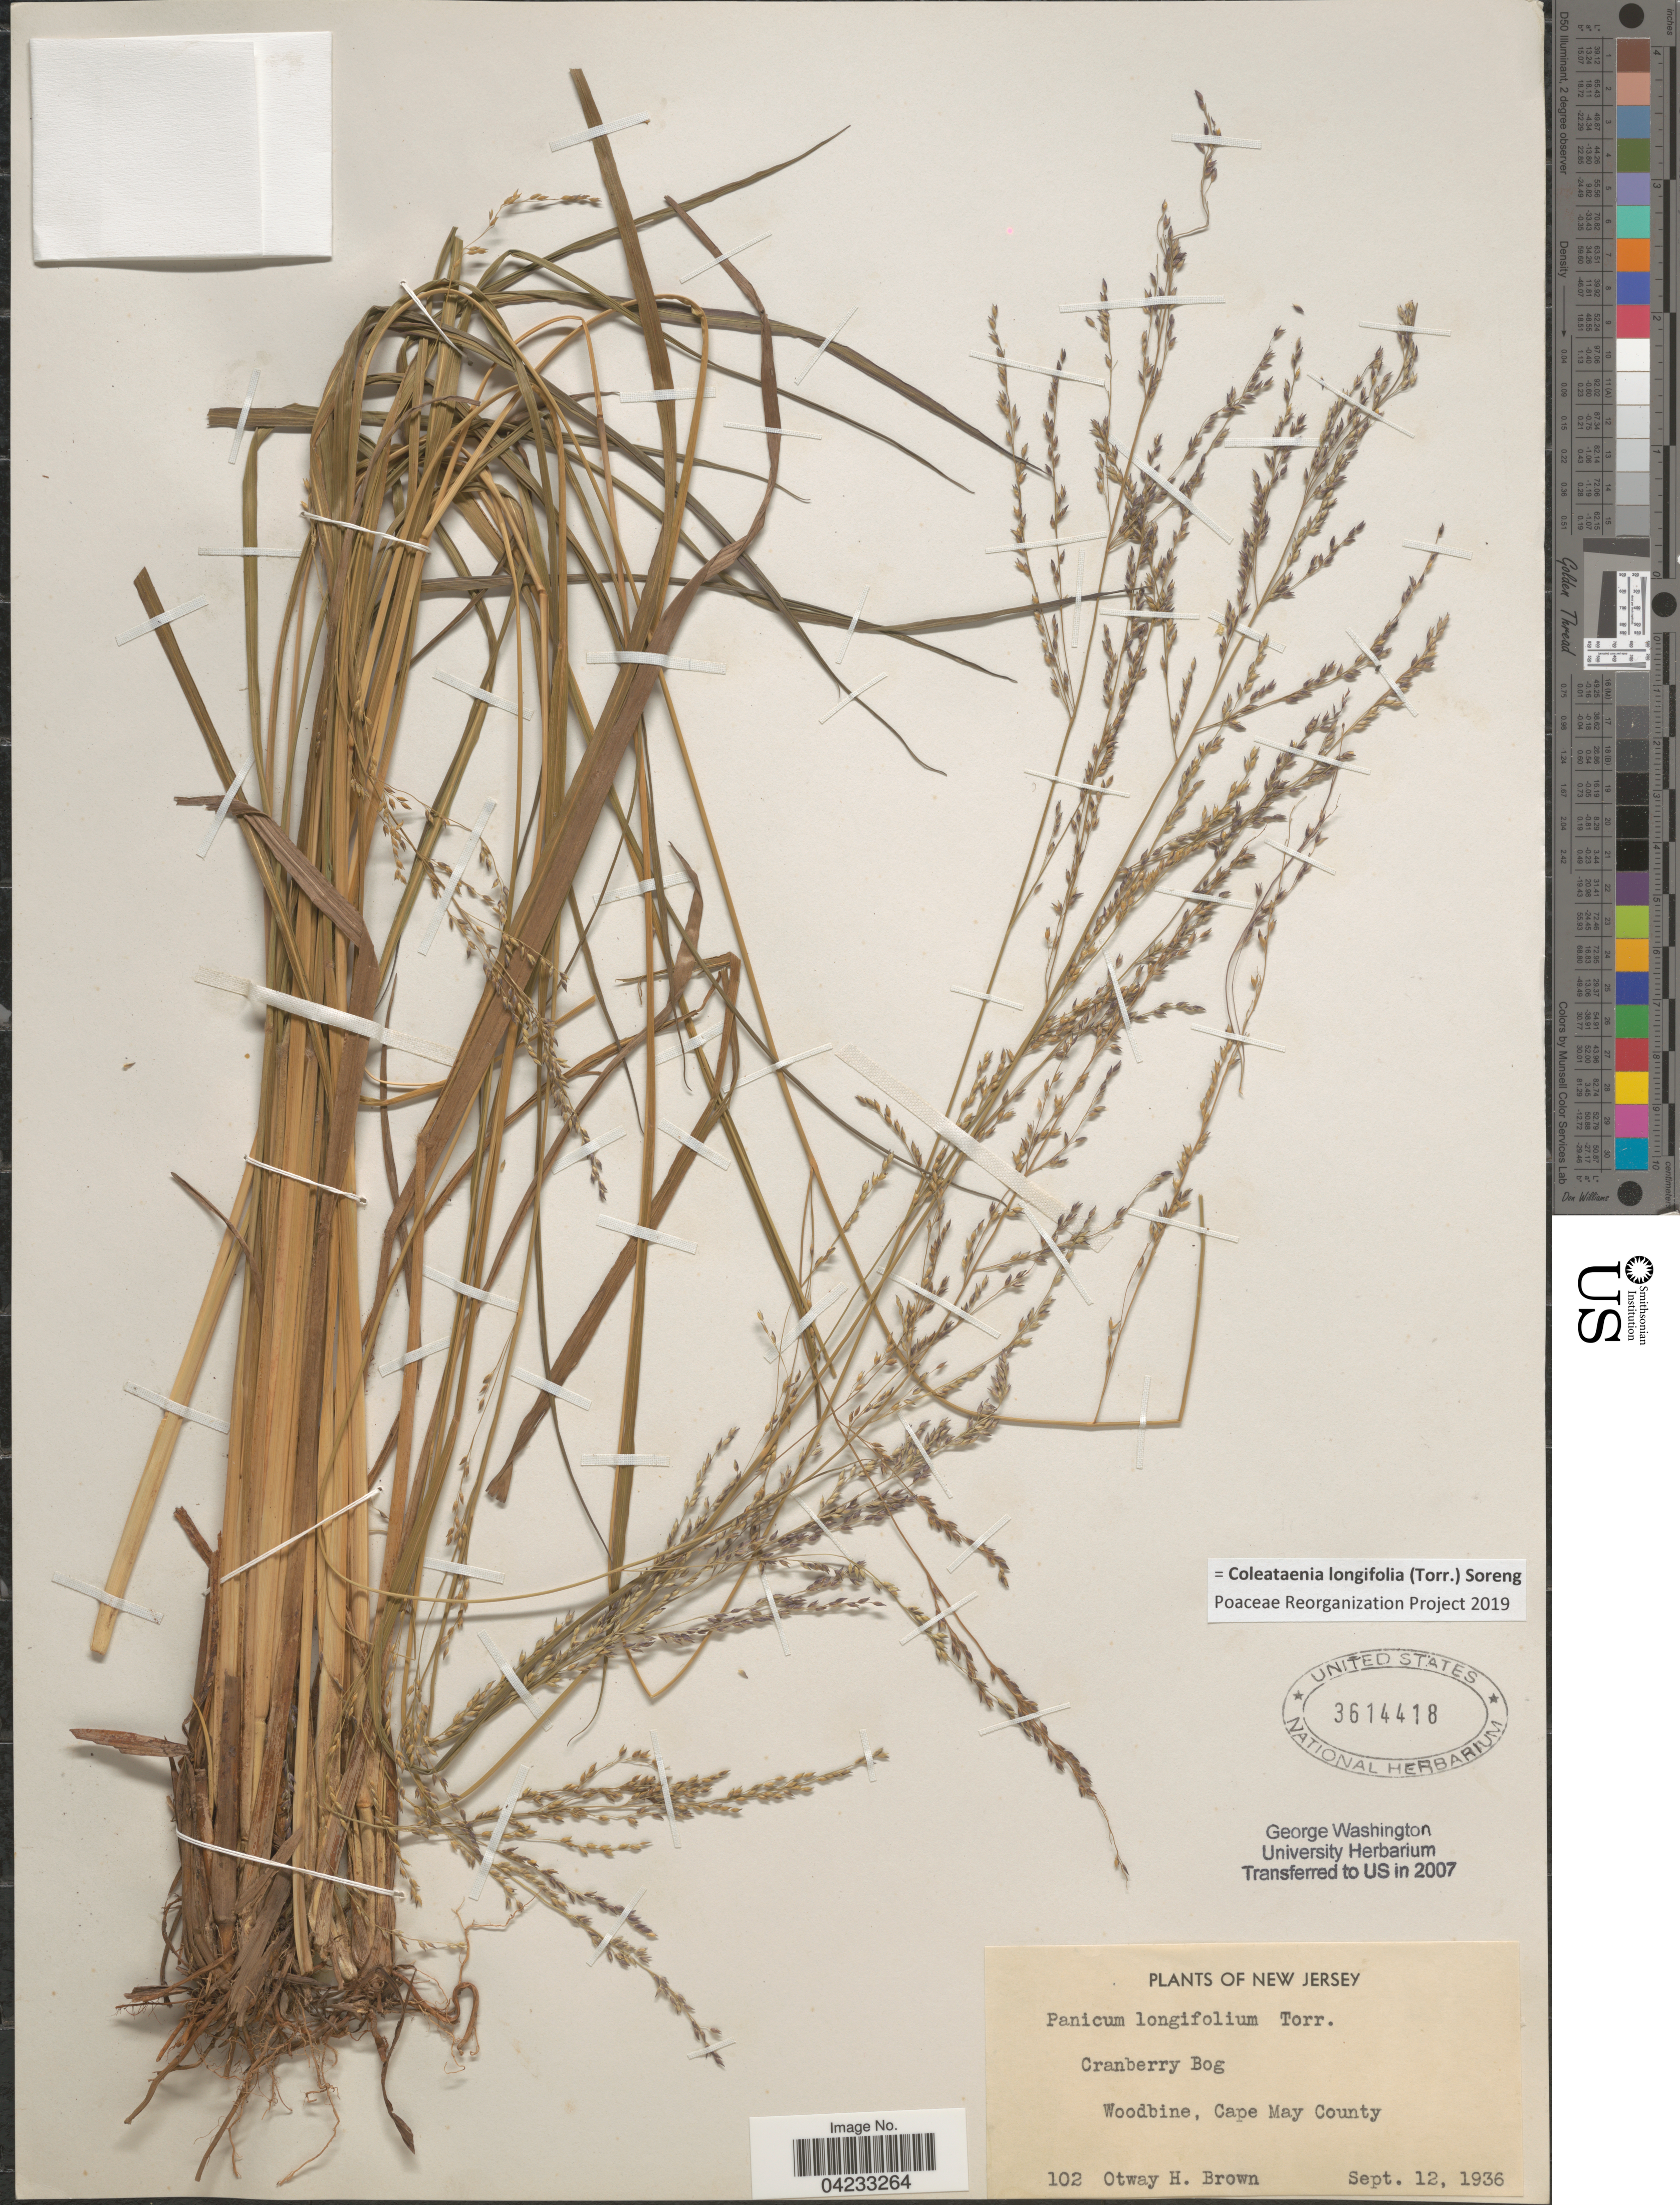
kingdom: Plantae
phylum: Tracheophyta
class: Liliopsida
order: Poales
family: Poaceae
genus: Coleataenia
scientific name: Coleataenia longifolia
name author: (Torr.) Soreng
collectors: O. Brown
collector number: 102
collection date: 1936-09-12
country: United States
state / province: New Jersey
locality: Cranberry Bog. Woodbine, Cape May County.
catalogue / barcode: US 3614418